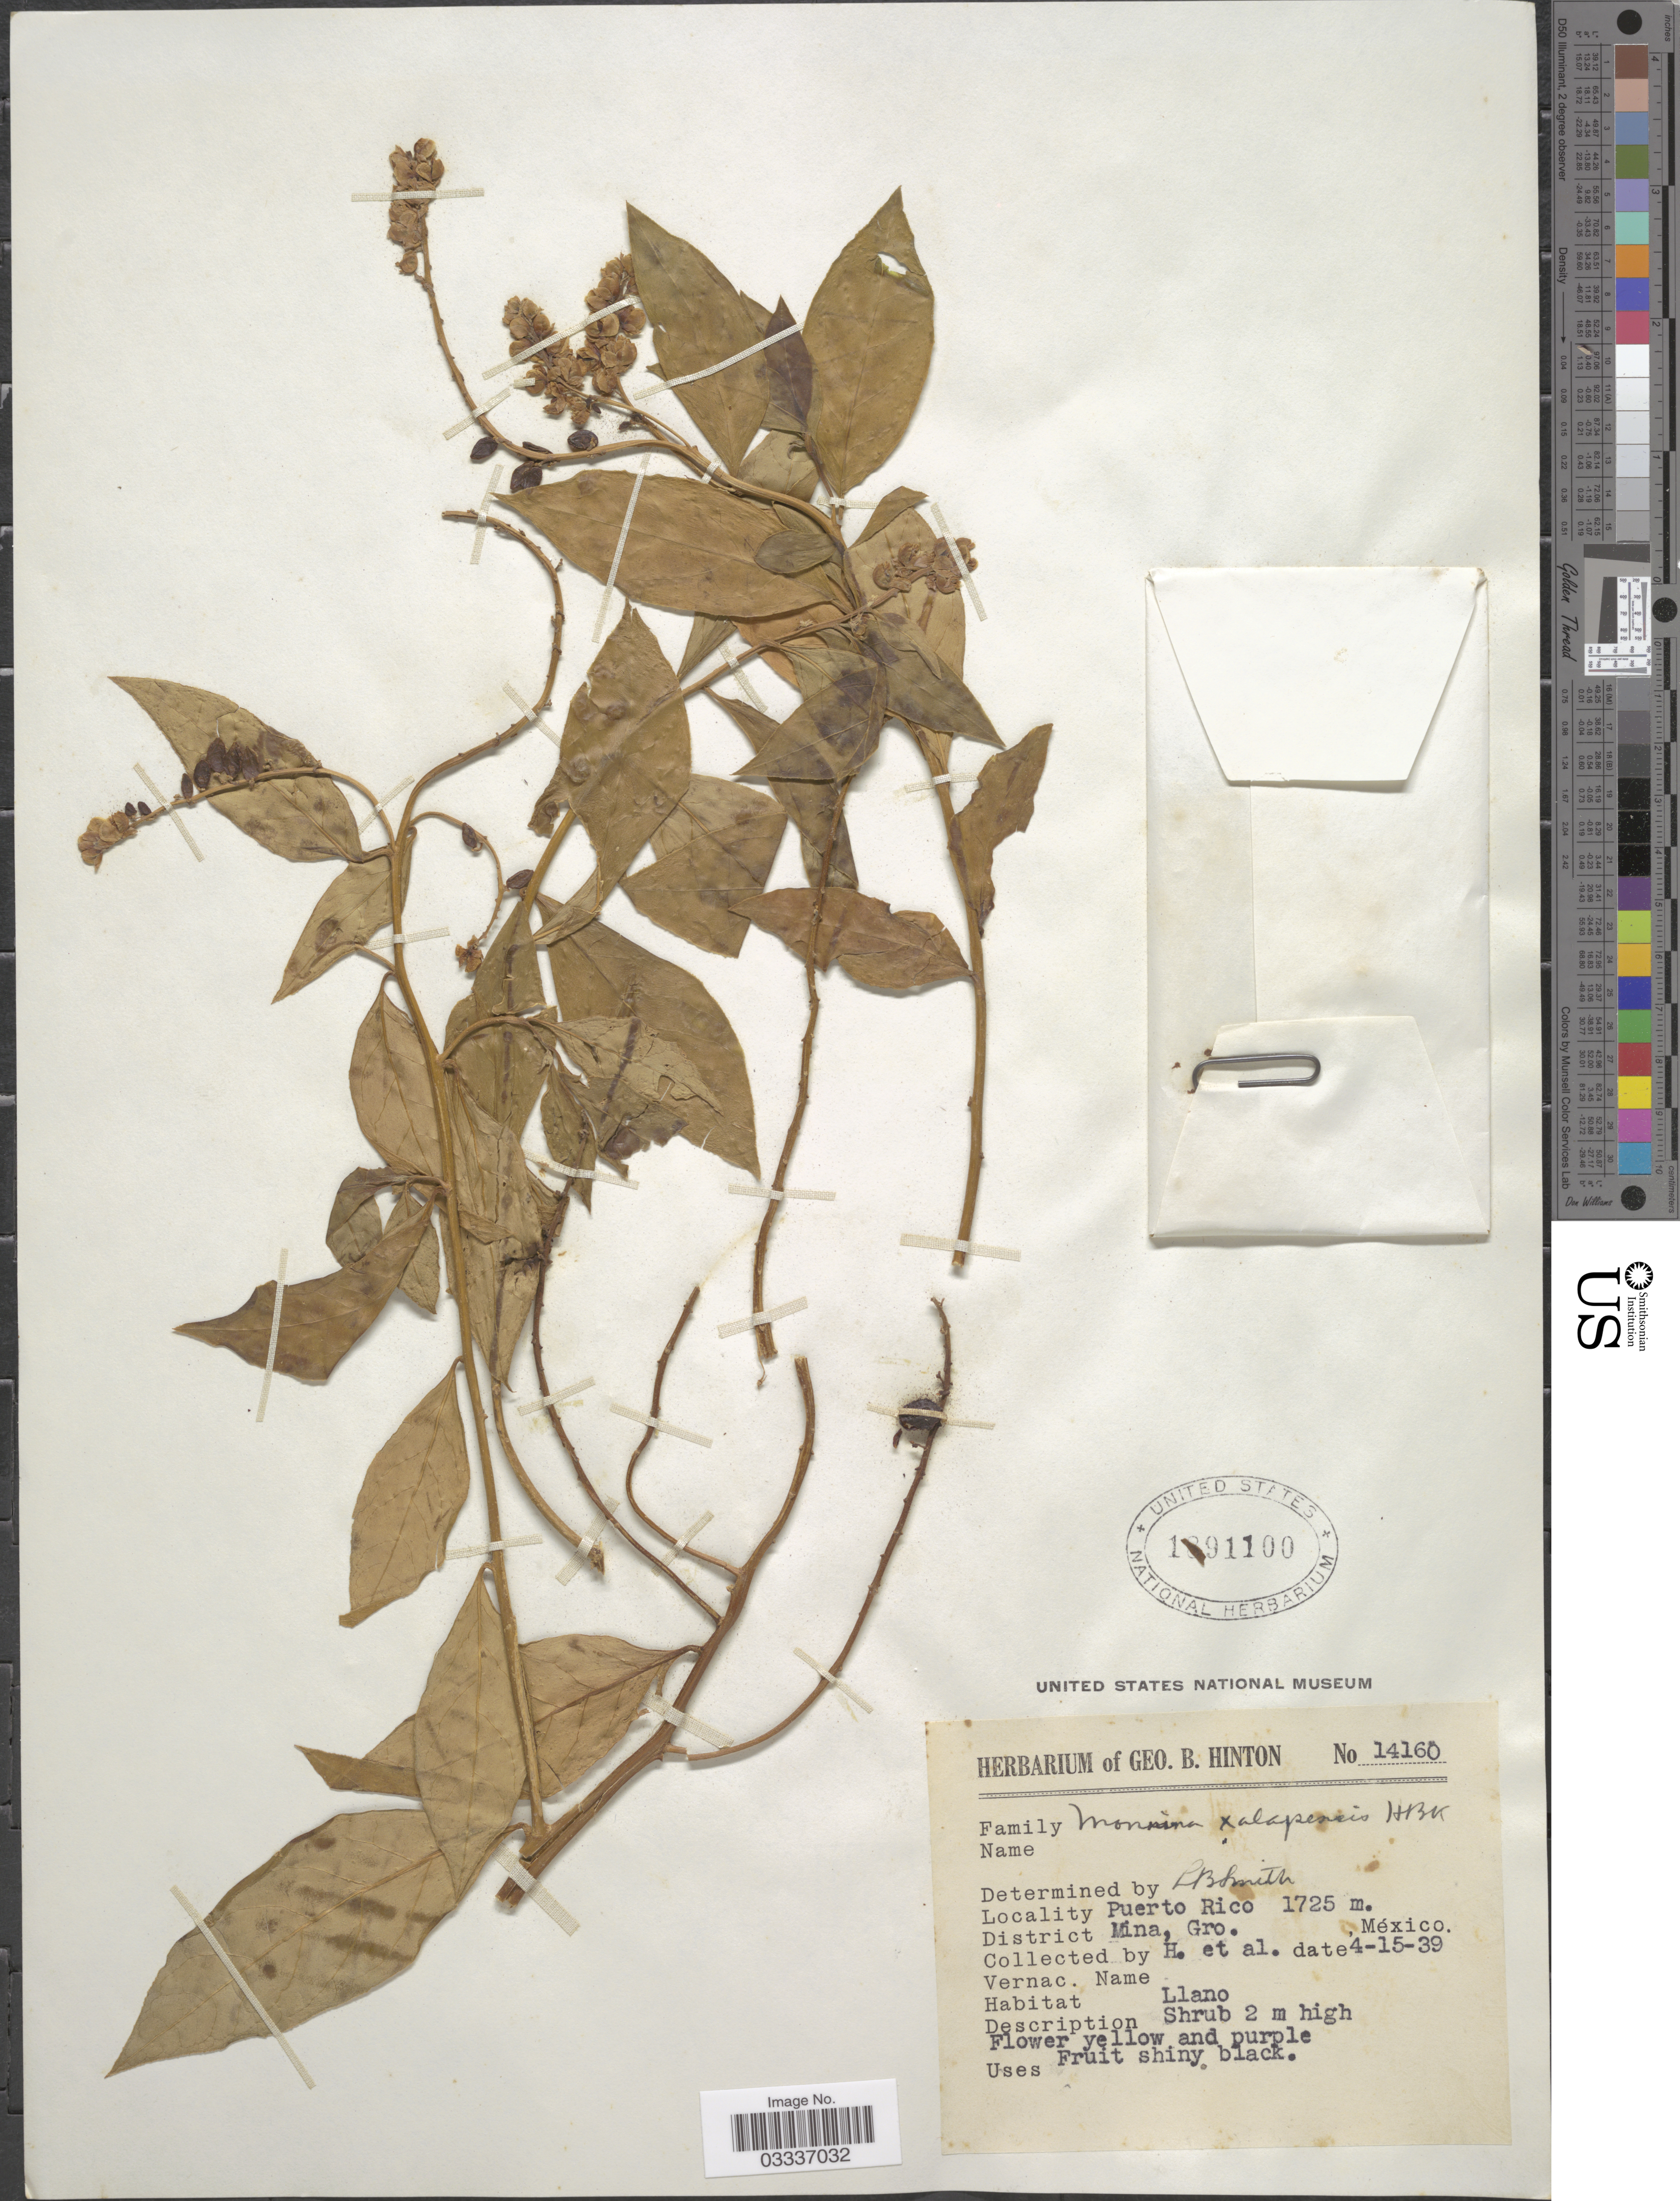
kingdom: Plantae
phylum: Tracheophyta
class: Magnoliopsida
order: Fabales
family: Polygalaceae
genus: Monnina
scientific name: Monnina xalapensis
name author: Kunth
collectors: G. B. Hinton & et al.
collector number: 14160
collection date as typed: Transcribed d/m/y: 15/4/39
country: Mexico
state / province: Guerrero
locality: Puerto Rico. District Mina.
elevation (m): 1725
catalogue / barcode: US 1891100